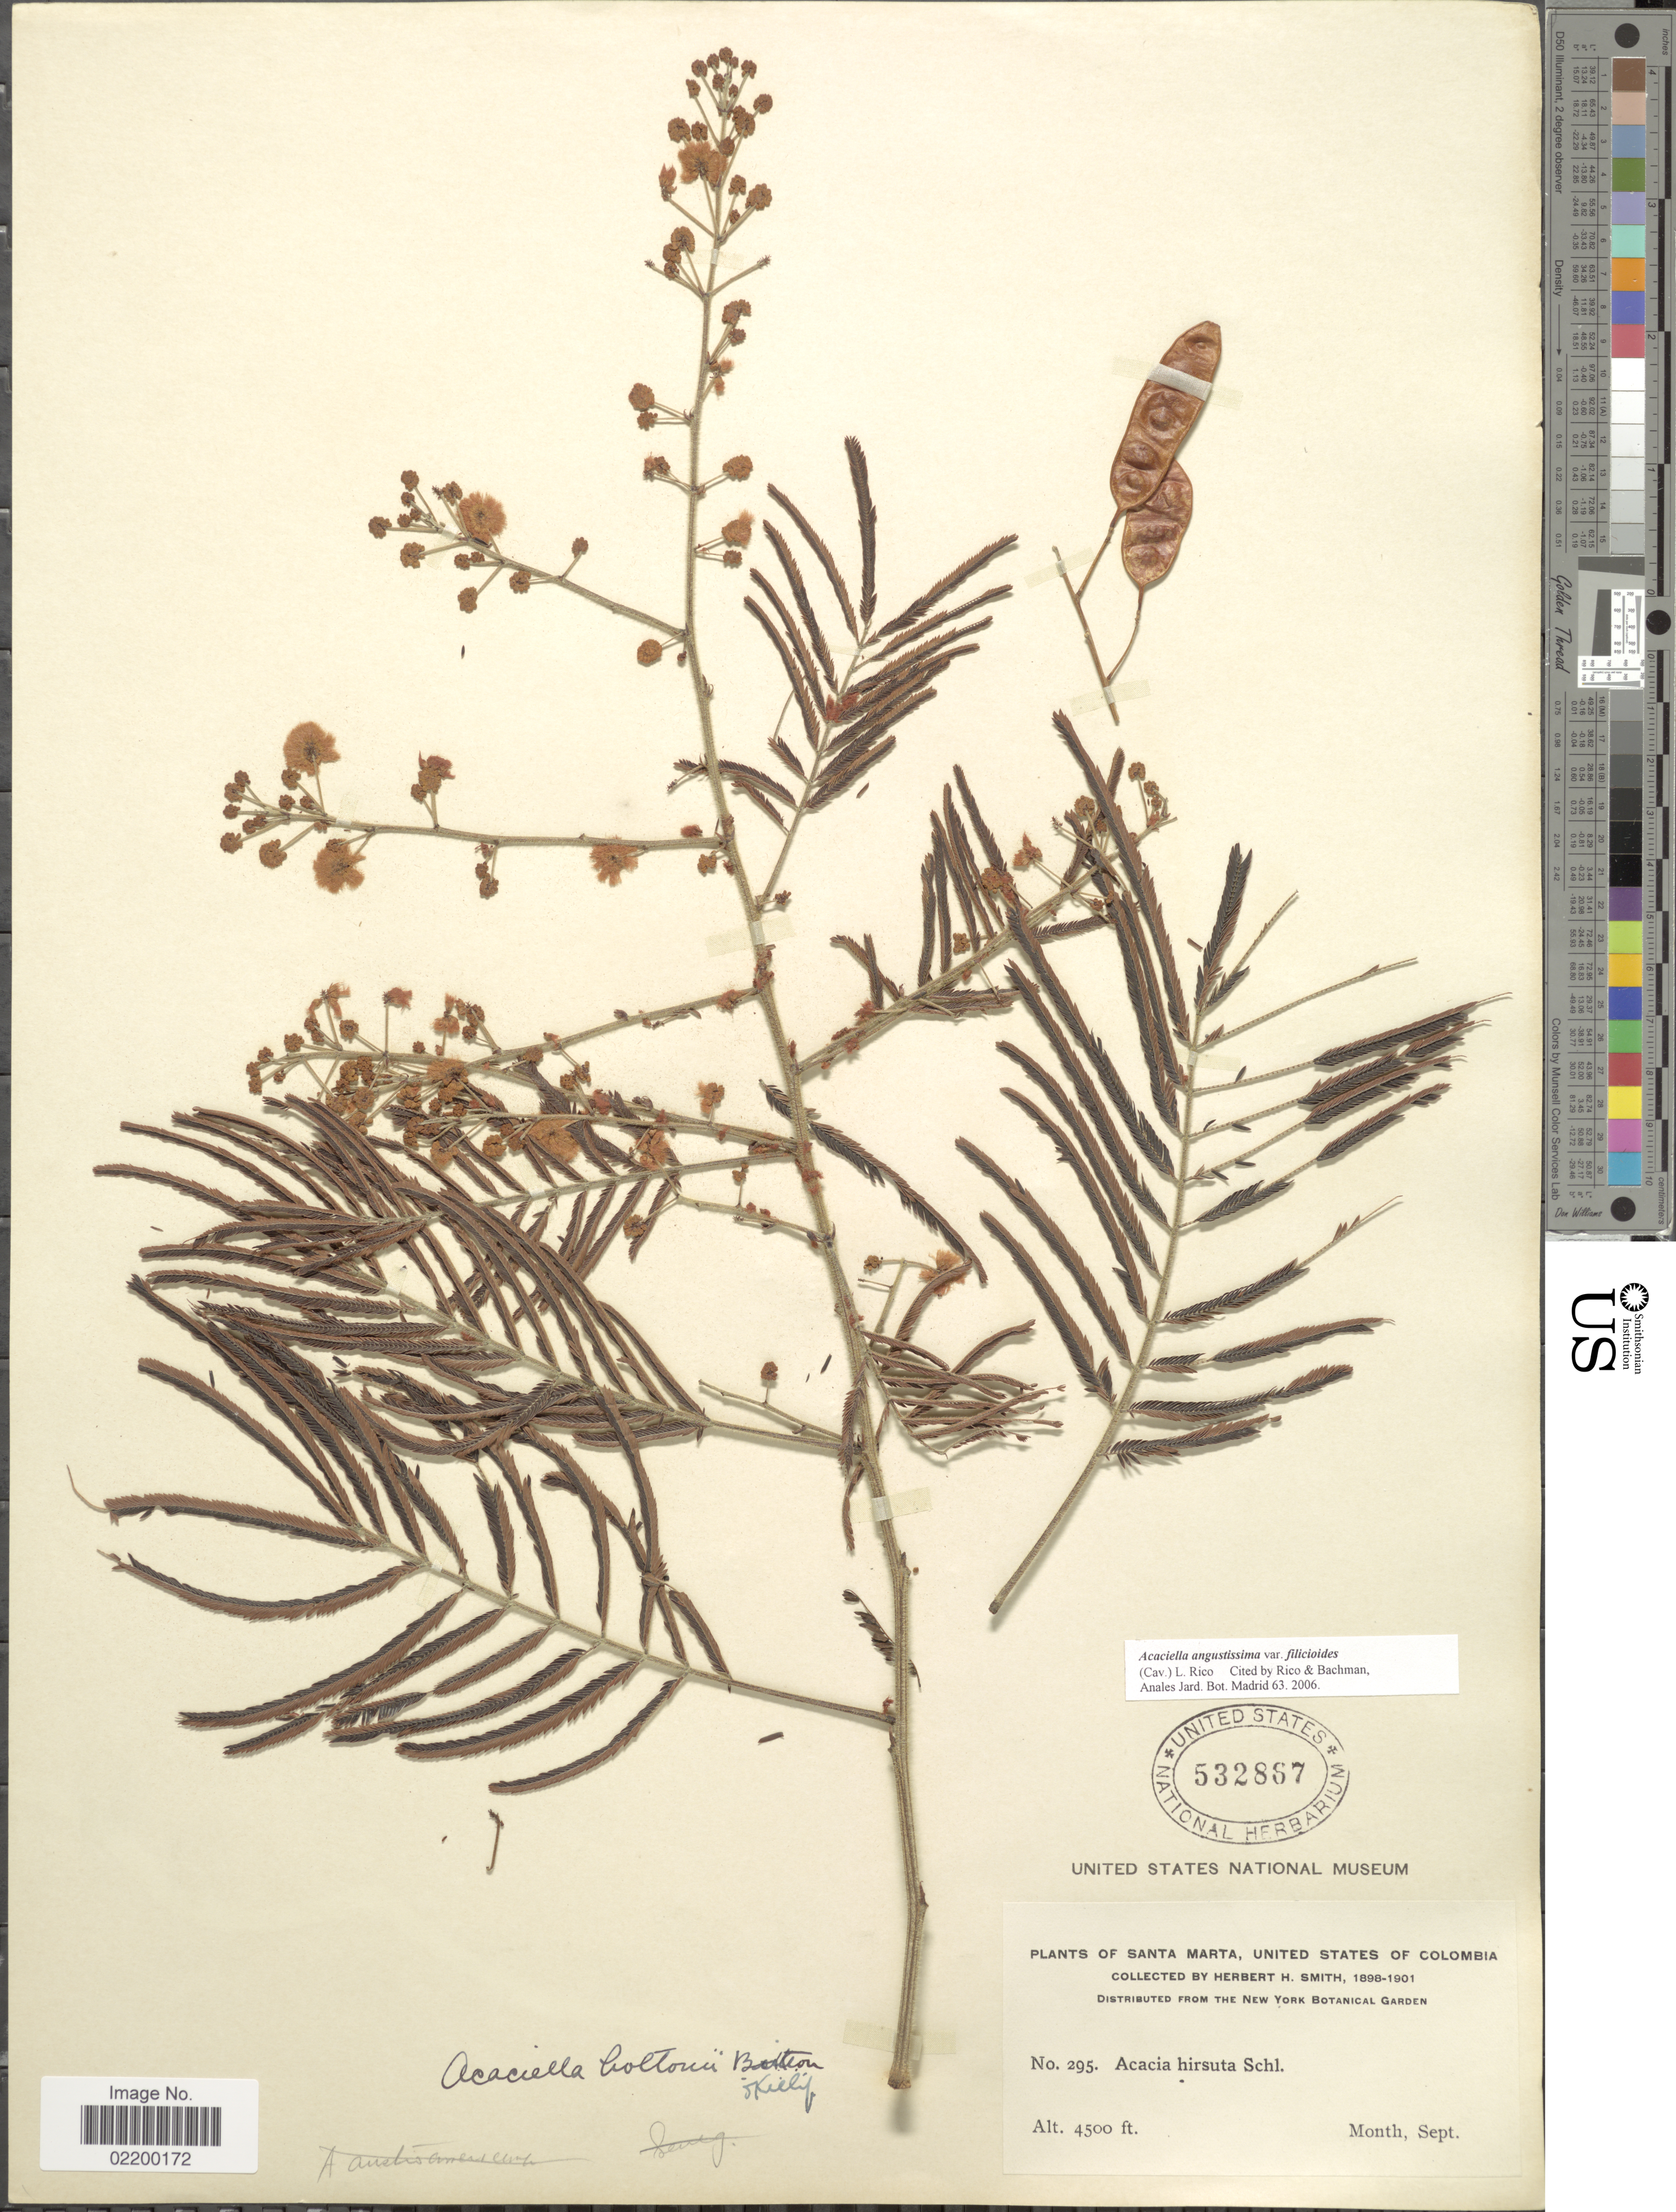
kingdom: Plantae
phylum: Tracheophyta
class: Magnoliopsida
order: Fabales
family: Fabaceae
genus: Acaciella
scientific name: Acaciella angustissima var. filicioides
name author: (Cav.) L. Rico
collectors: Herbert H. Smith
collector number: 295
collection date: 1898-09/1901-09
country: Colombia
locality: Santa Marta, United States of Colombia.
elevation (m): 1372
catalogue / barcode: US 532857